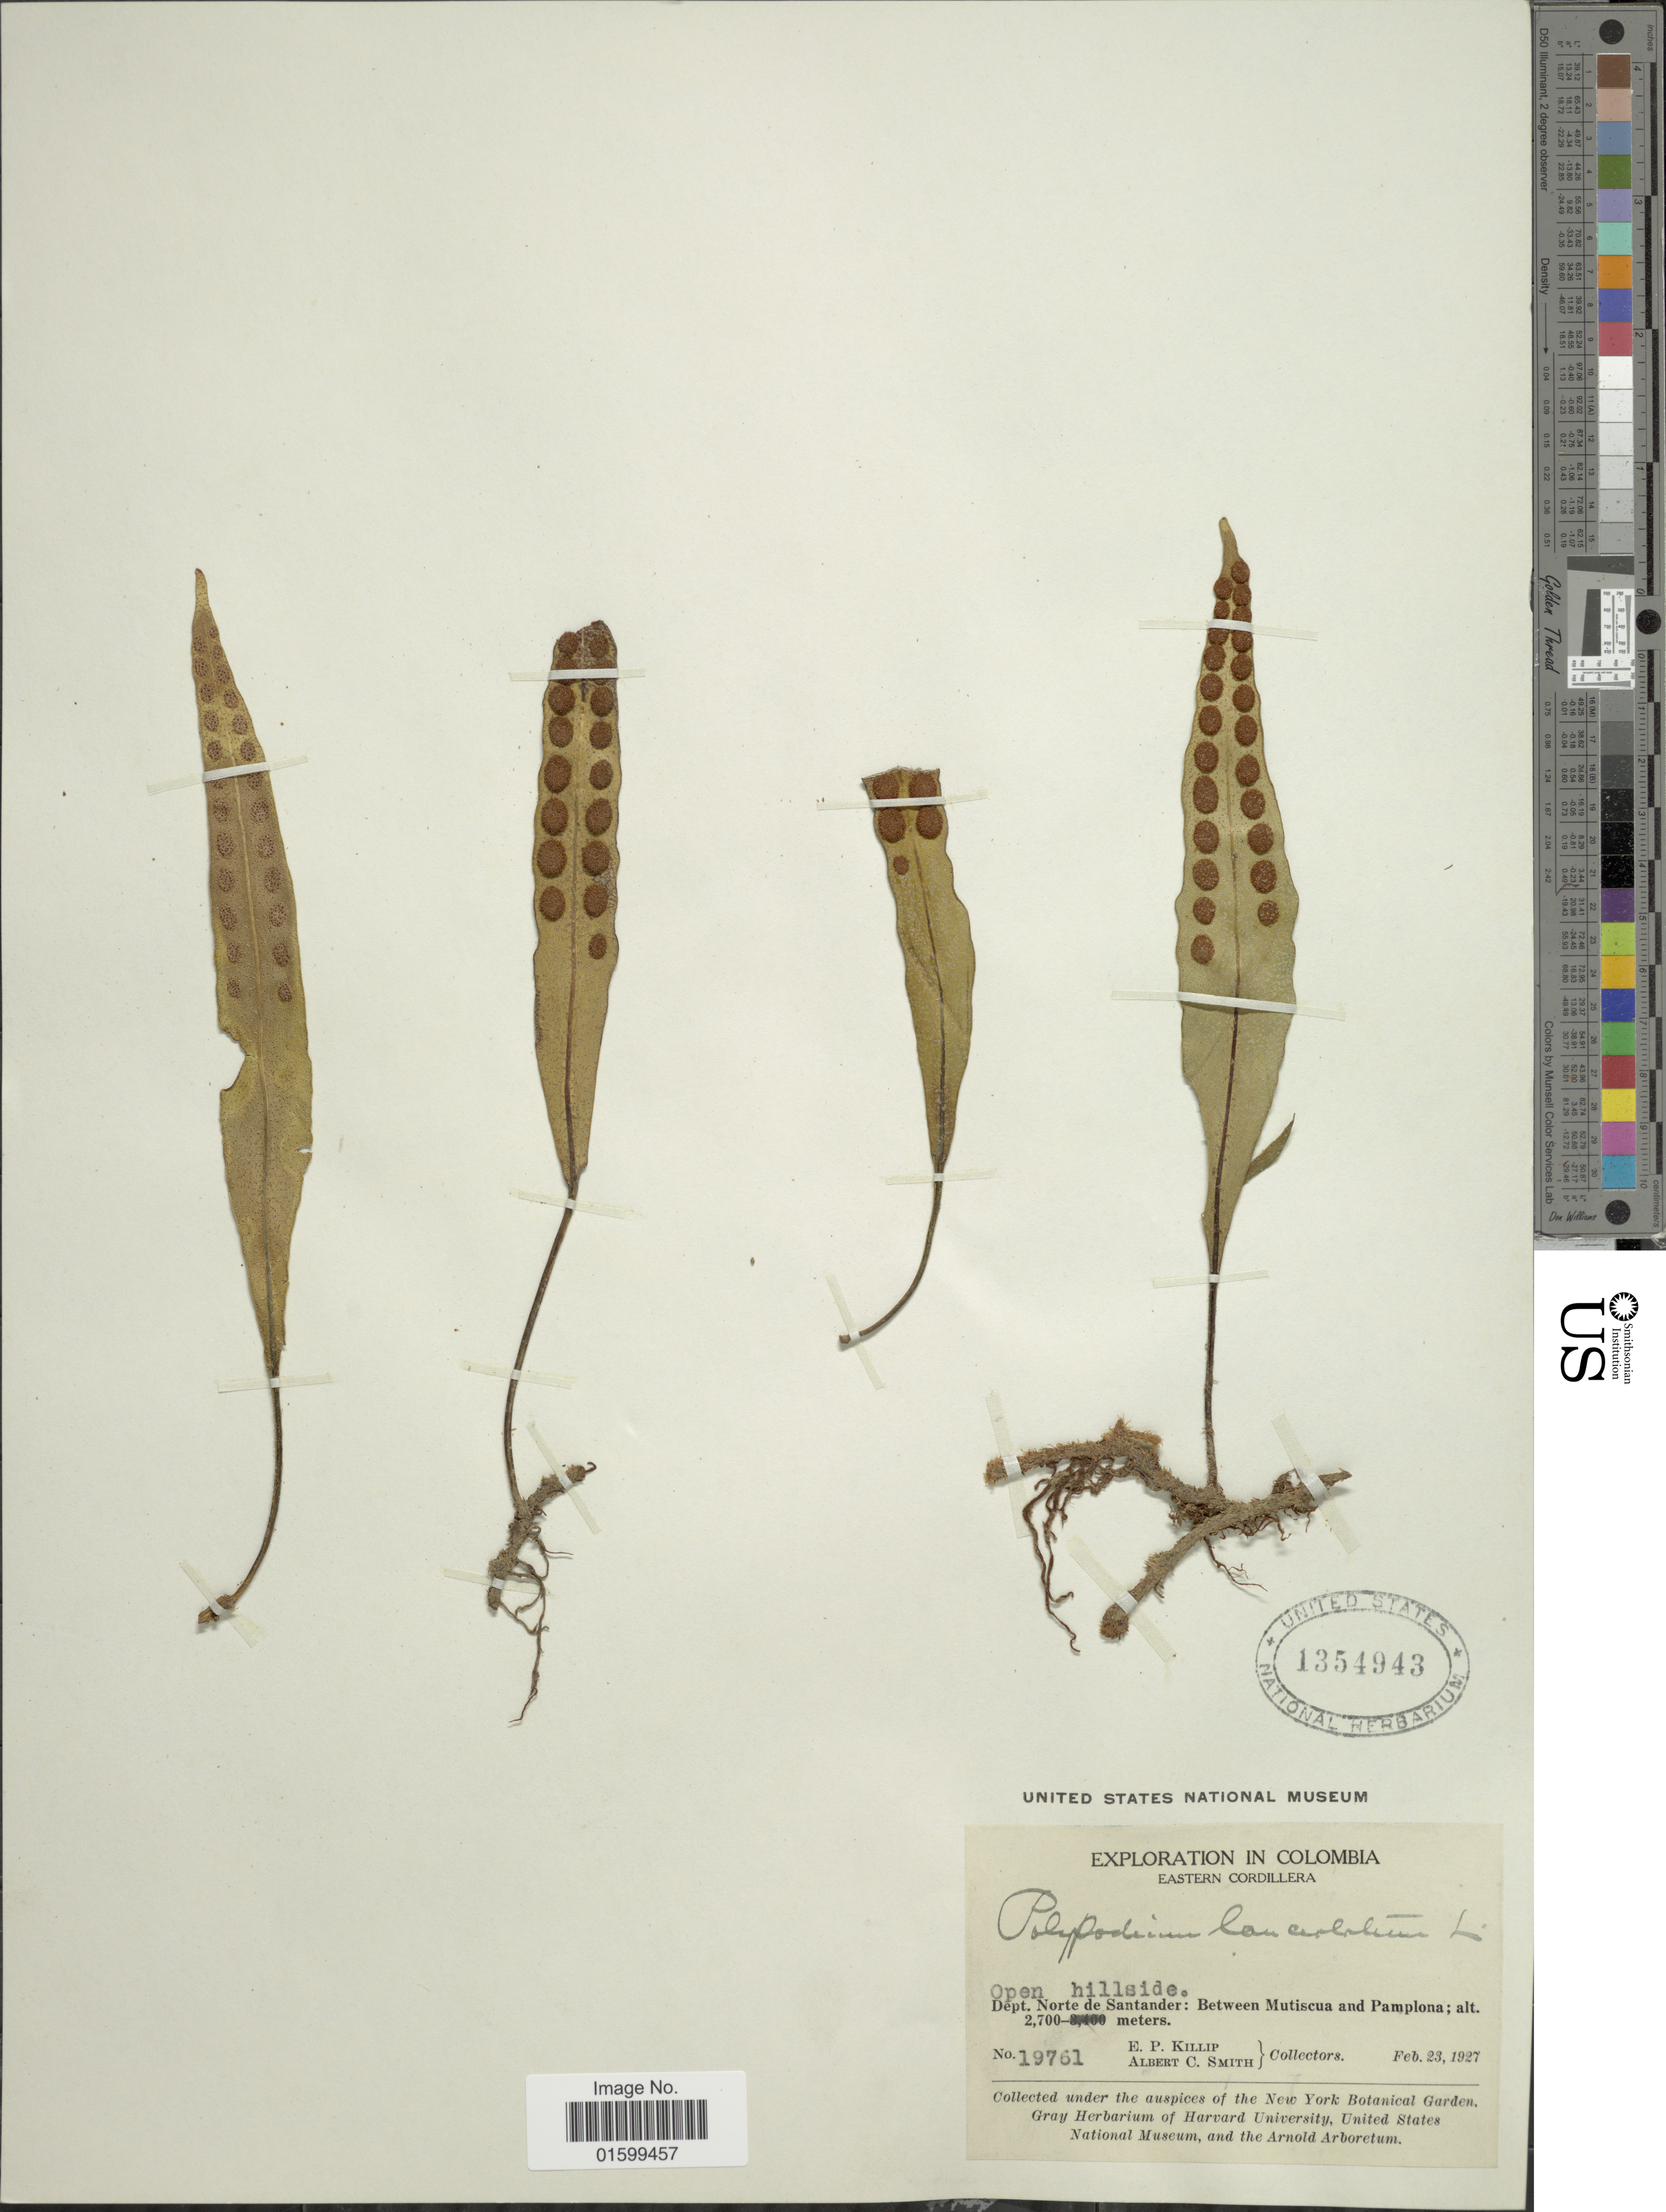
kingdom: Plantae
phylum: Tracheophyta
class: Polypodiopsida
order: Polypodiales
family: Polypodiaceae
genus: Pleopeltis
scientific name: Pleopeltis macrocarpa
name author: (Bory ex Willd.) Kaulf.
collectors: E. P. Killip & A. C. Smith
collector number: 19761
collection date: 1927-12-23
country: Colombia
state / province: Norte de Santander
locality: Eastern Cordillera, open hillside, between Mustiscua and Pamplona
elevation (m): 2700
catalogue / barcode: US 1354943